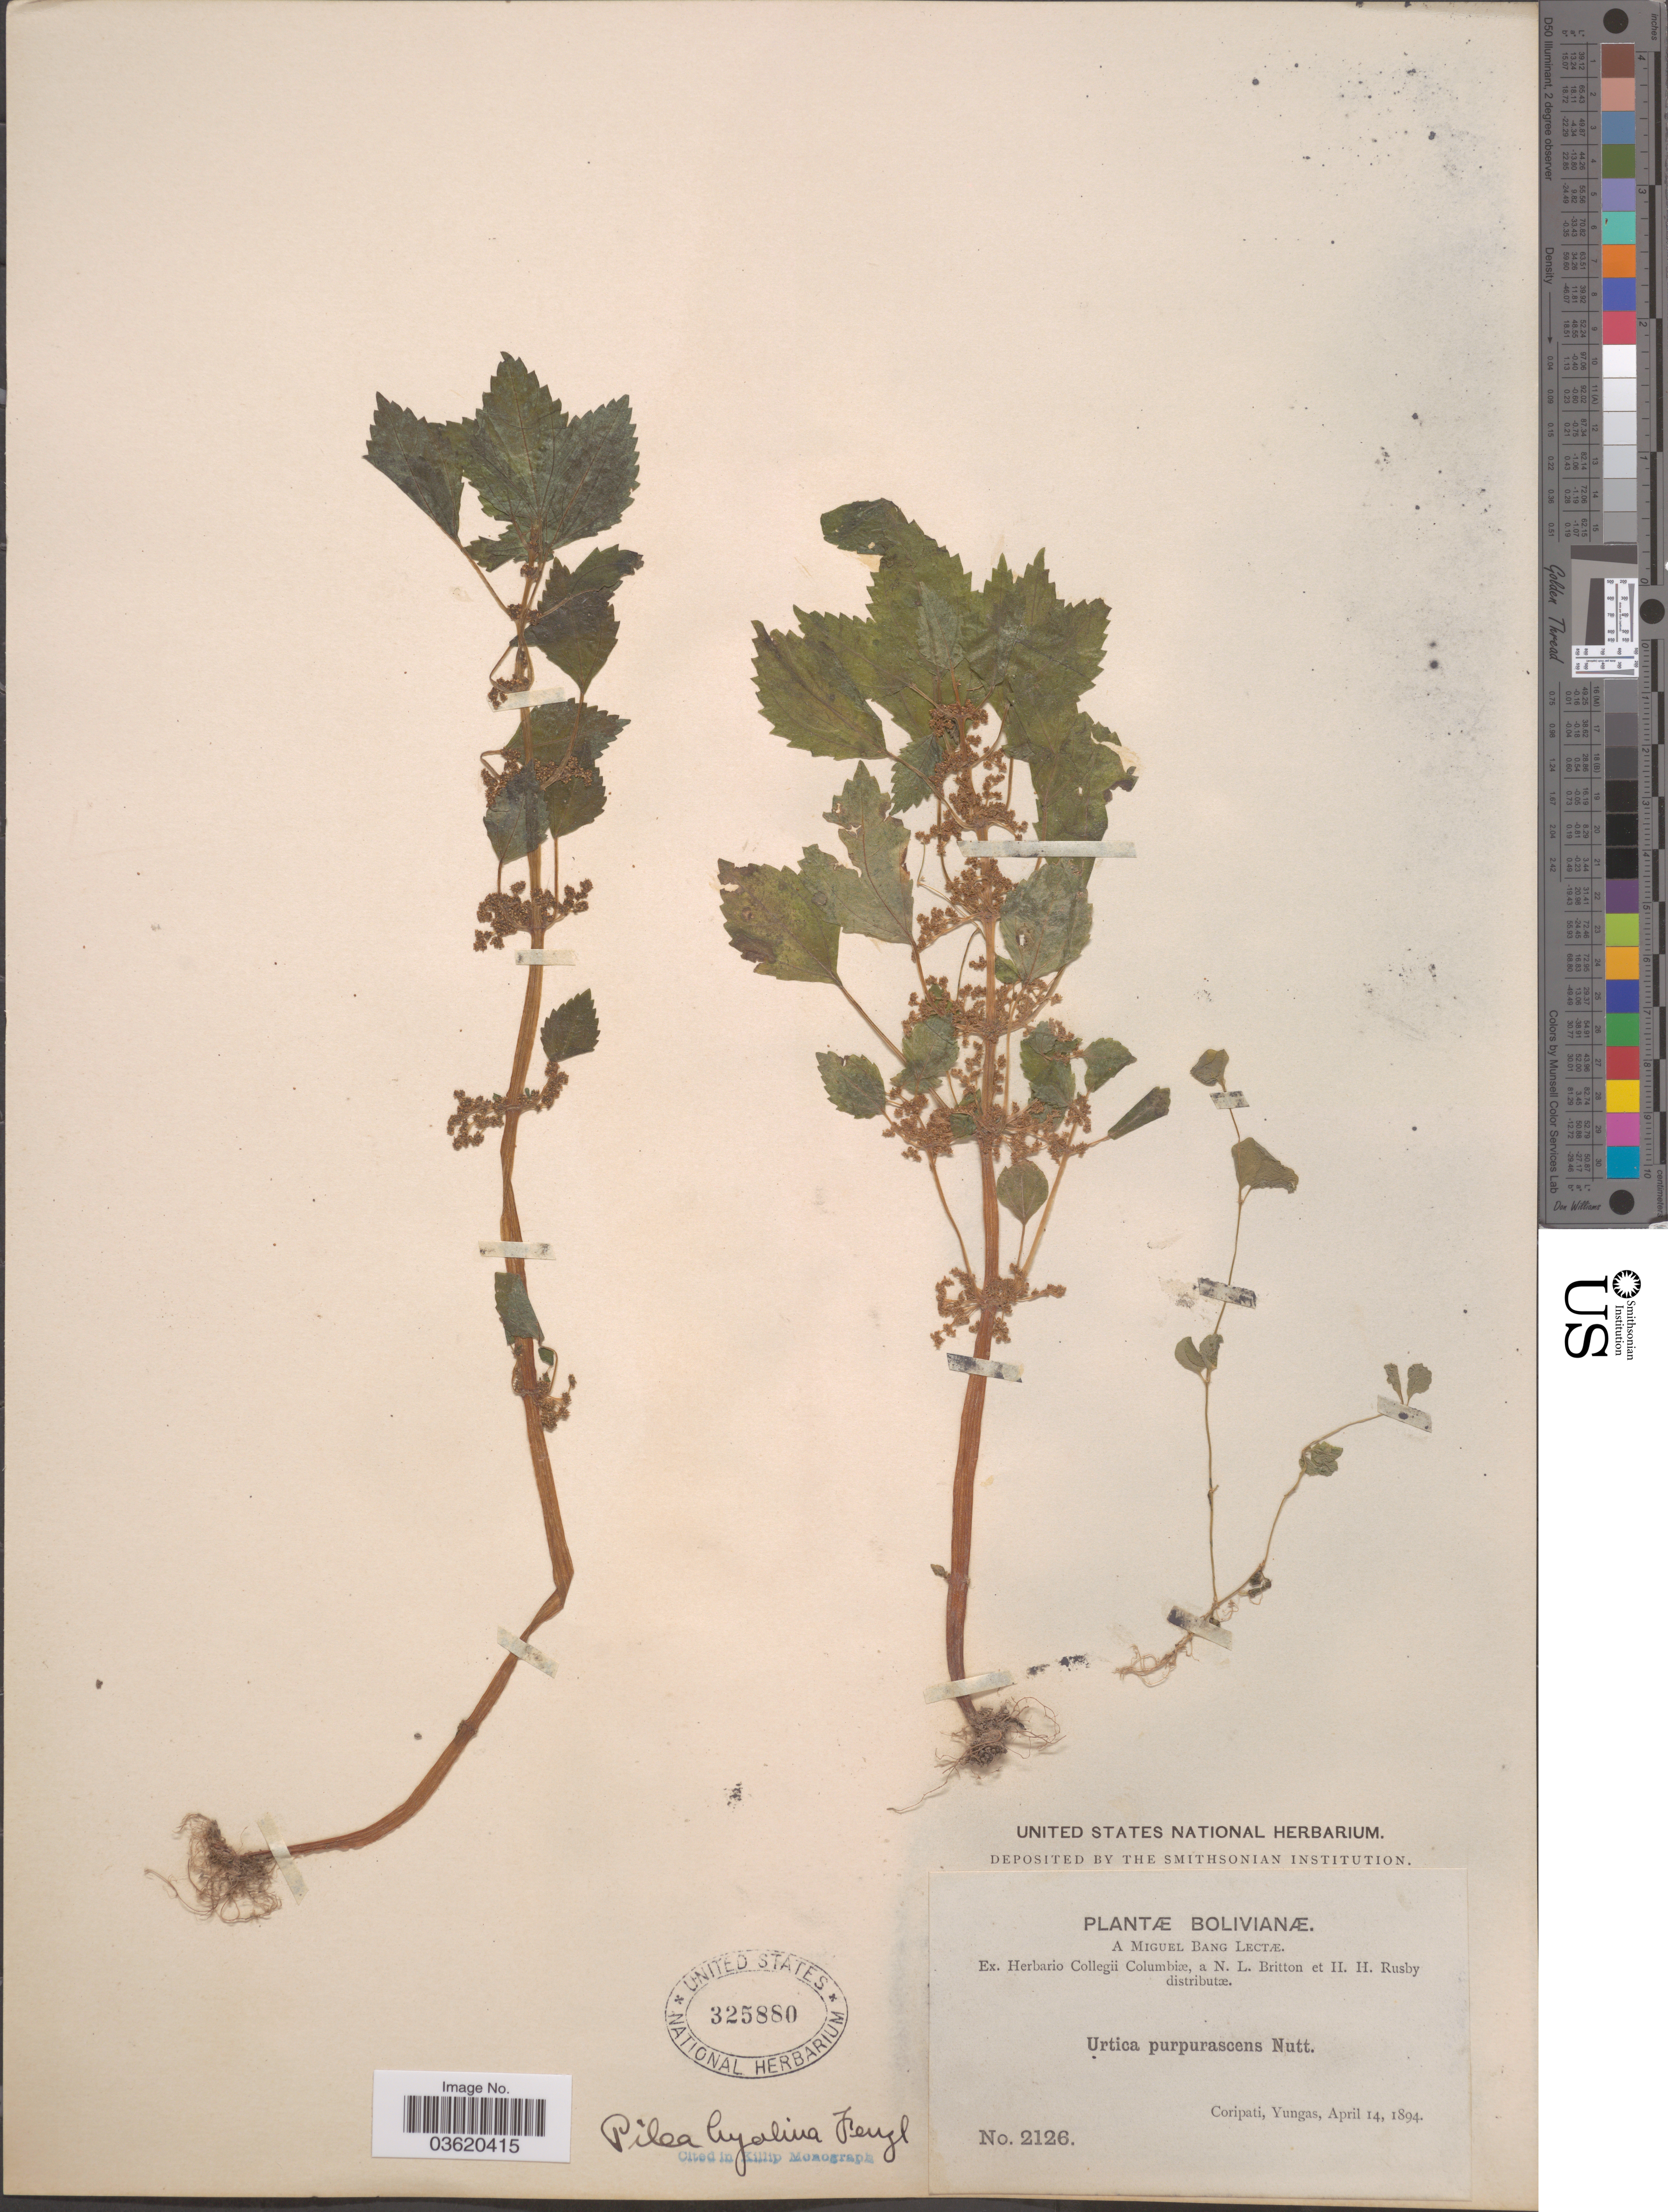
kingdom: Plantae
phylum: Tracheophyta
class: Magnoliopsida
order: Rosales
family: Urticaceae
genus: Pilea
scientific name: Pilea hyalina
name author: Fenzl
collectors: M. Bang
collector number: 2126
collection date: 1894-04-14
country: Bolivia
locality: Coripati, Yungas.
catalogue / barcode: US 325880